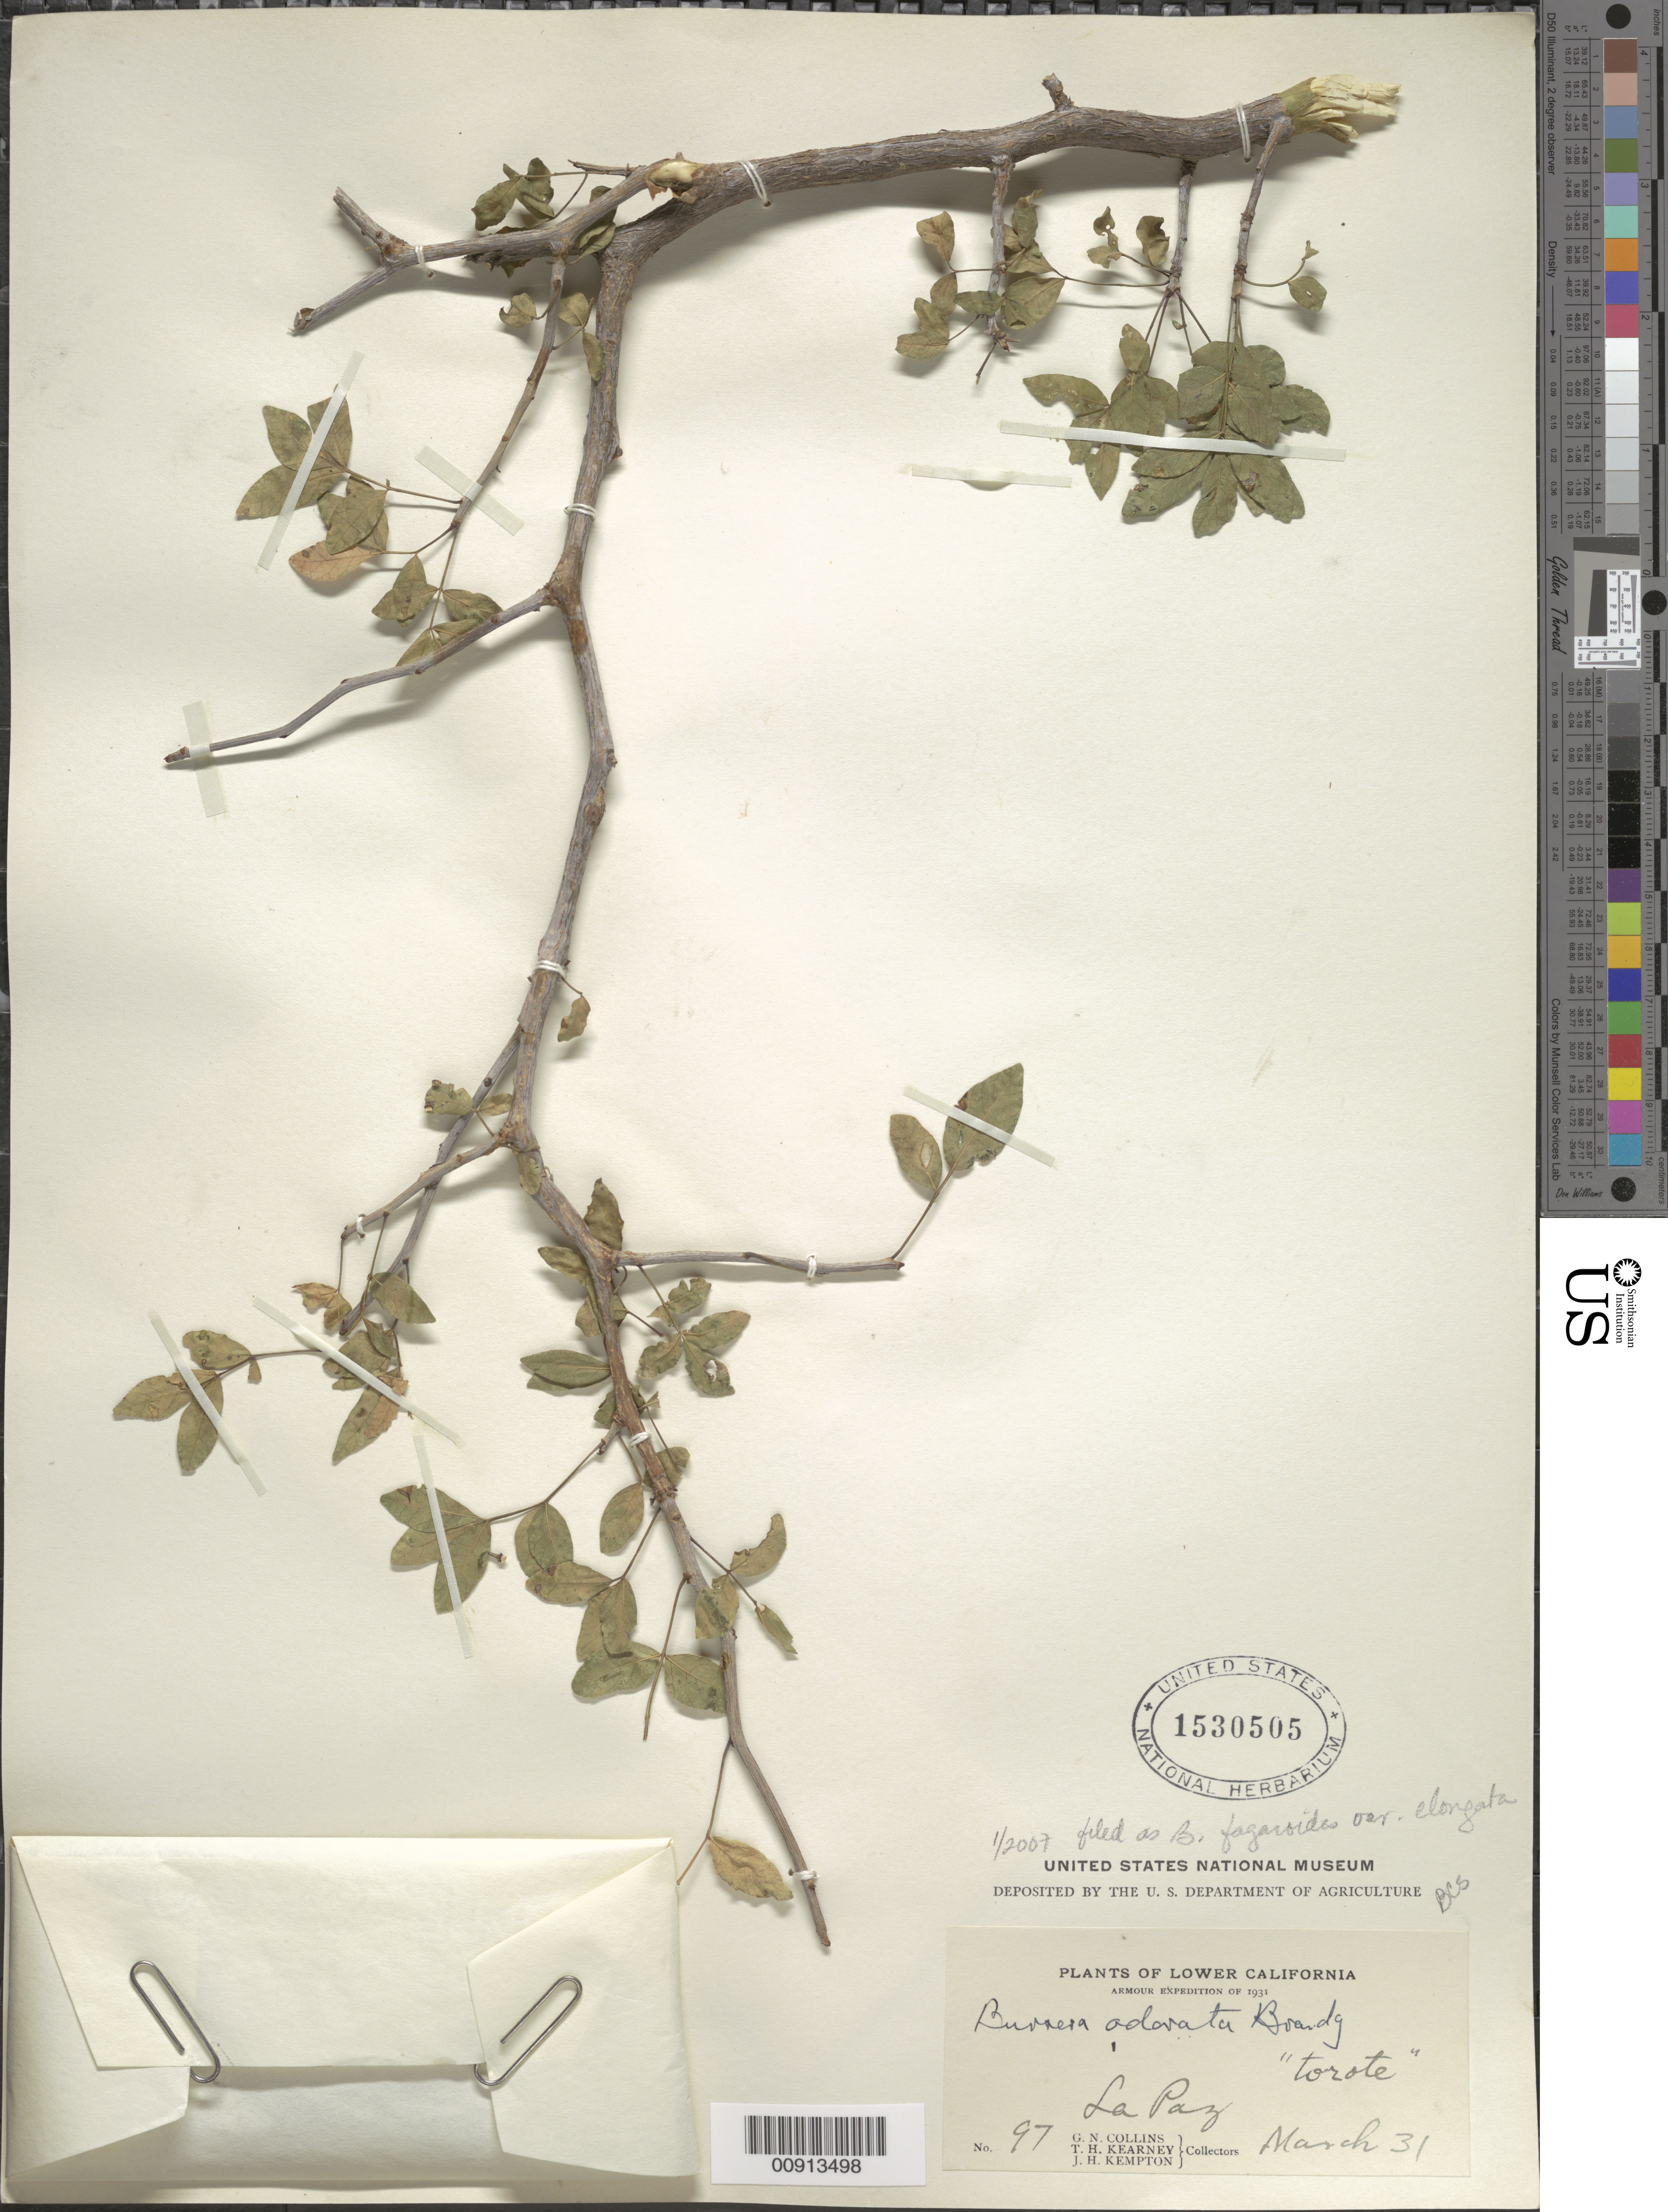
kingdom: Plantae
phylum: Tracheophyta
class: Magnoliopsida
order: Sapindales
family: Burseraceae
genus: Bursera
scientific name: Bursera fagaroides var. elongata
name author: (Kunth) Engl.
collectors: G. N. Collins, T. H. Kearney & J. H. Kempton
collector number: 97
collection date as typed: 31 Mar 1931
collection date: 1931-03-31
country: Mexico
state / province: Baja California Sur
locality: La Paz, Lower California.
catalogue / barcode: US 1530505